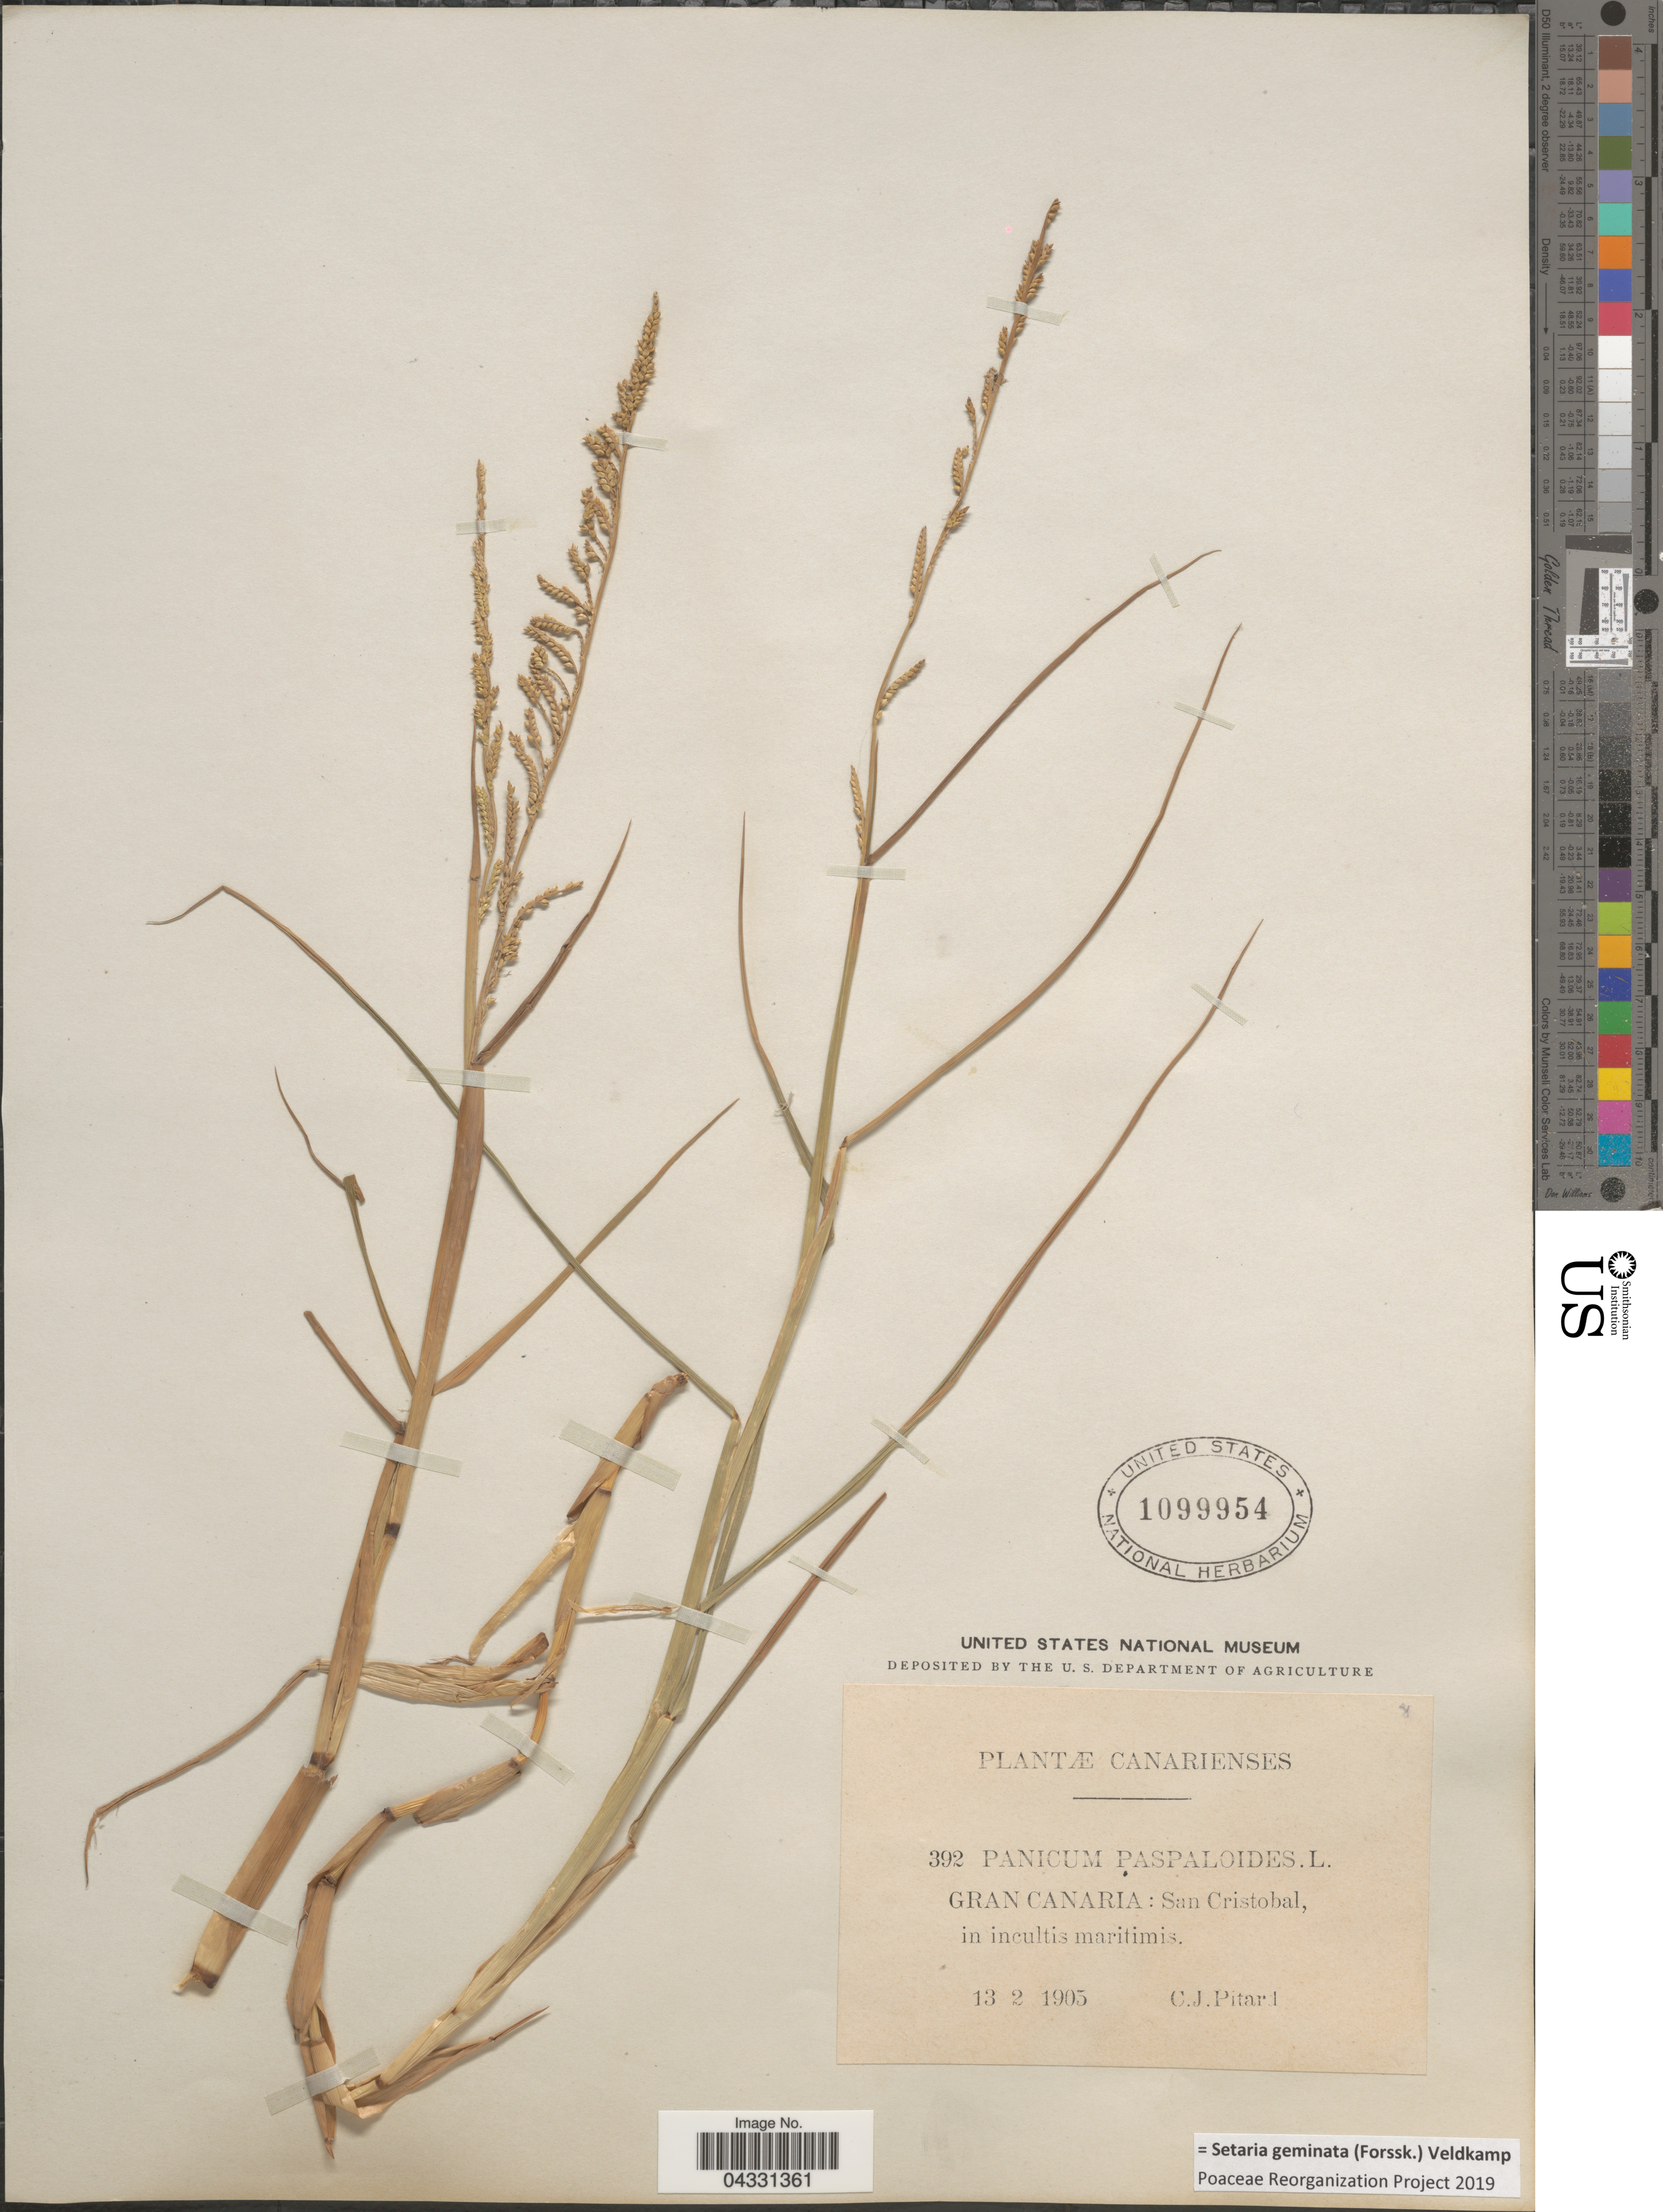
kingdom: Plantae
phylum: Tracheophyta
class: Liliopsida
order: Poales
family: Poaceae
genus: Setaria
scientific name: Setaria geminata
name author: (Forssk.) Veldkamp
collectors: C. Pitard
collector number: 392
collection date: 1905-02-13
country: Spain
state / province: Canarias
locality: Canarienses. Gran Canaria: San Cristobal, in incultis maritimis.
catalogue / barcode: US 1099954